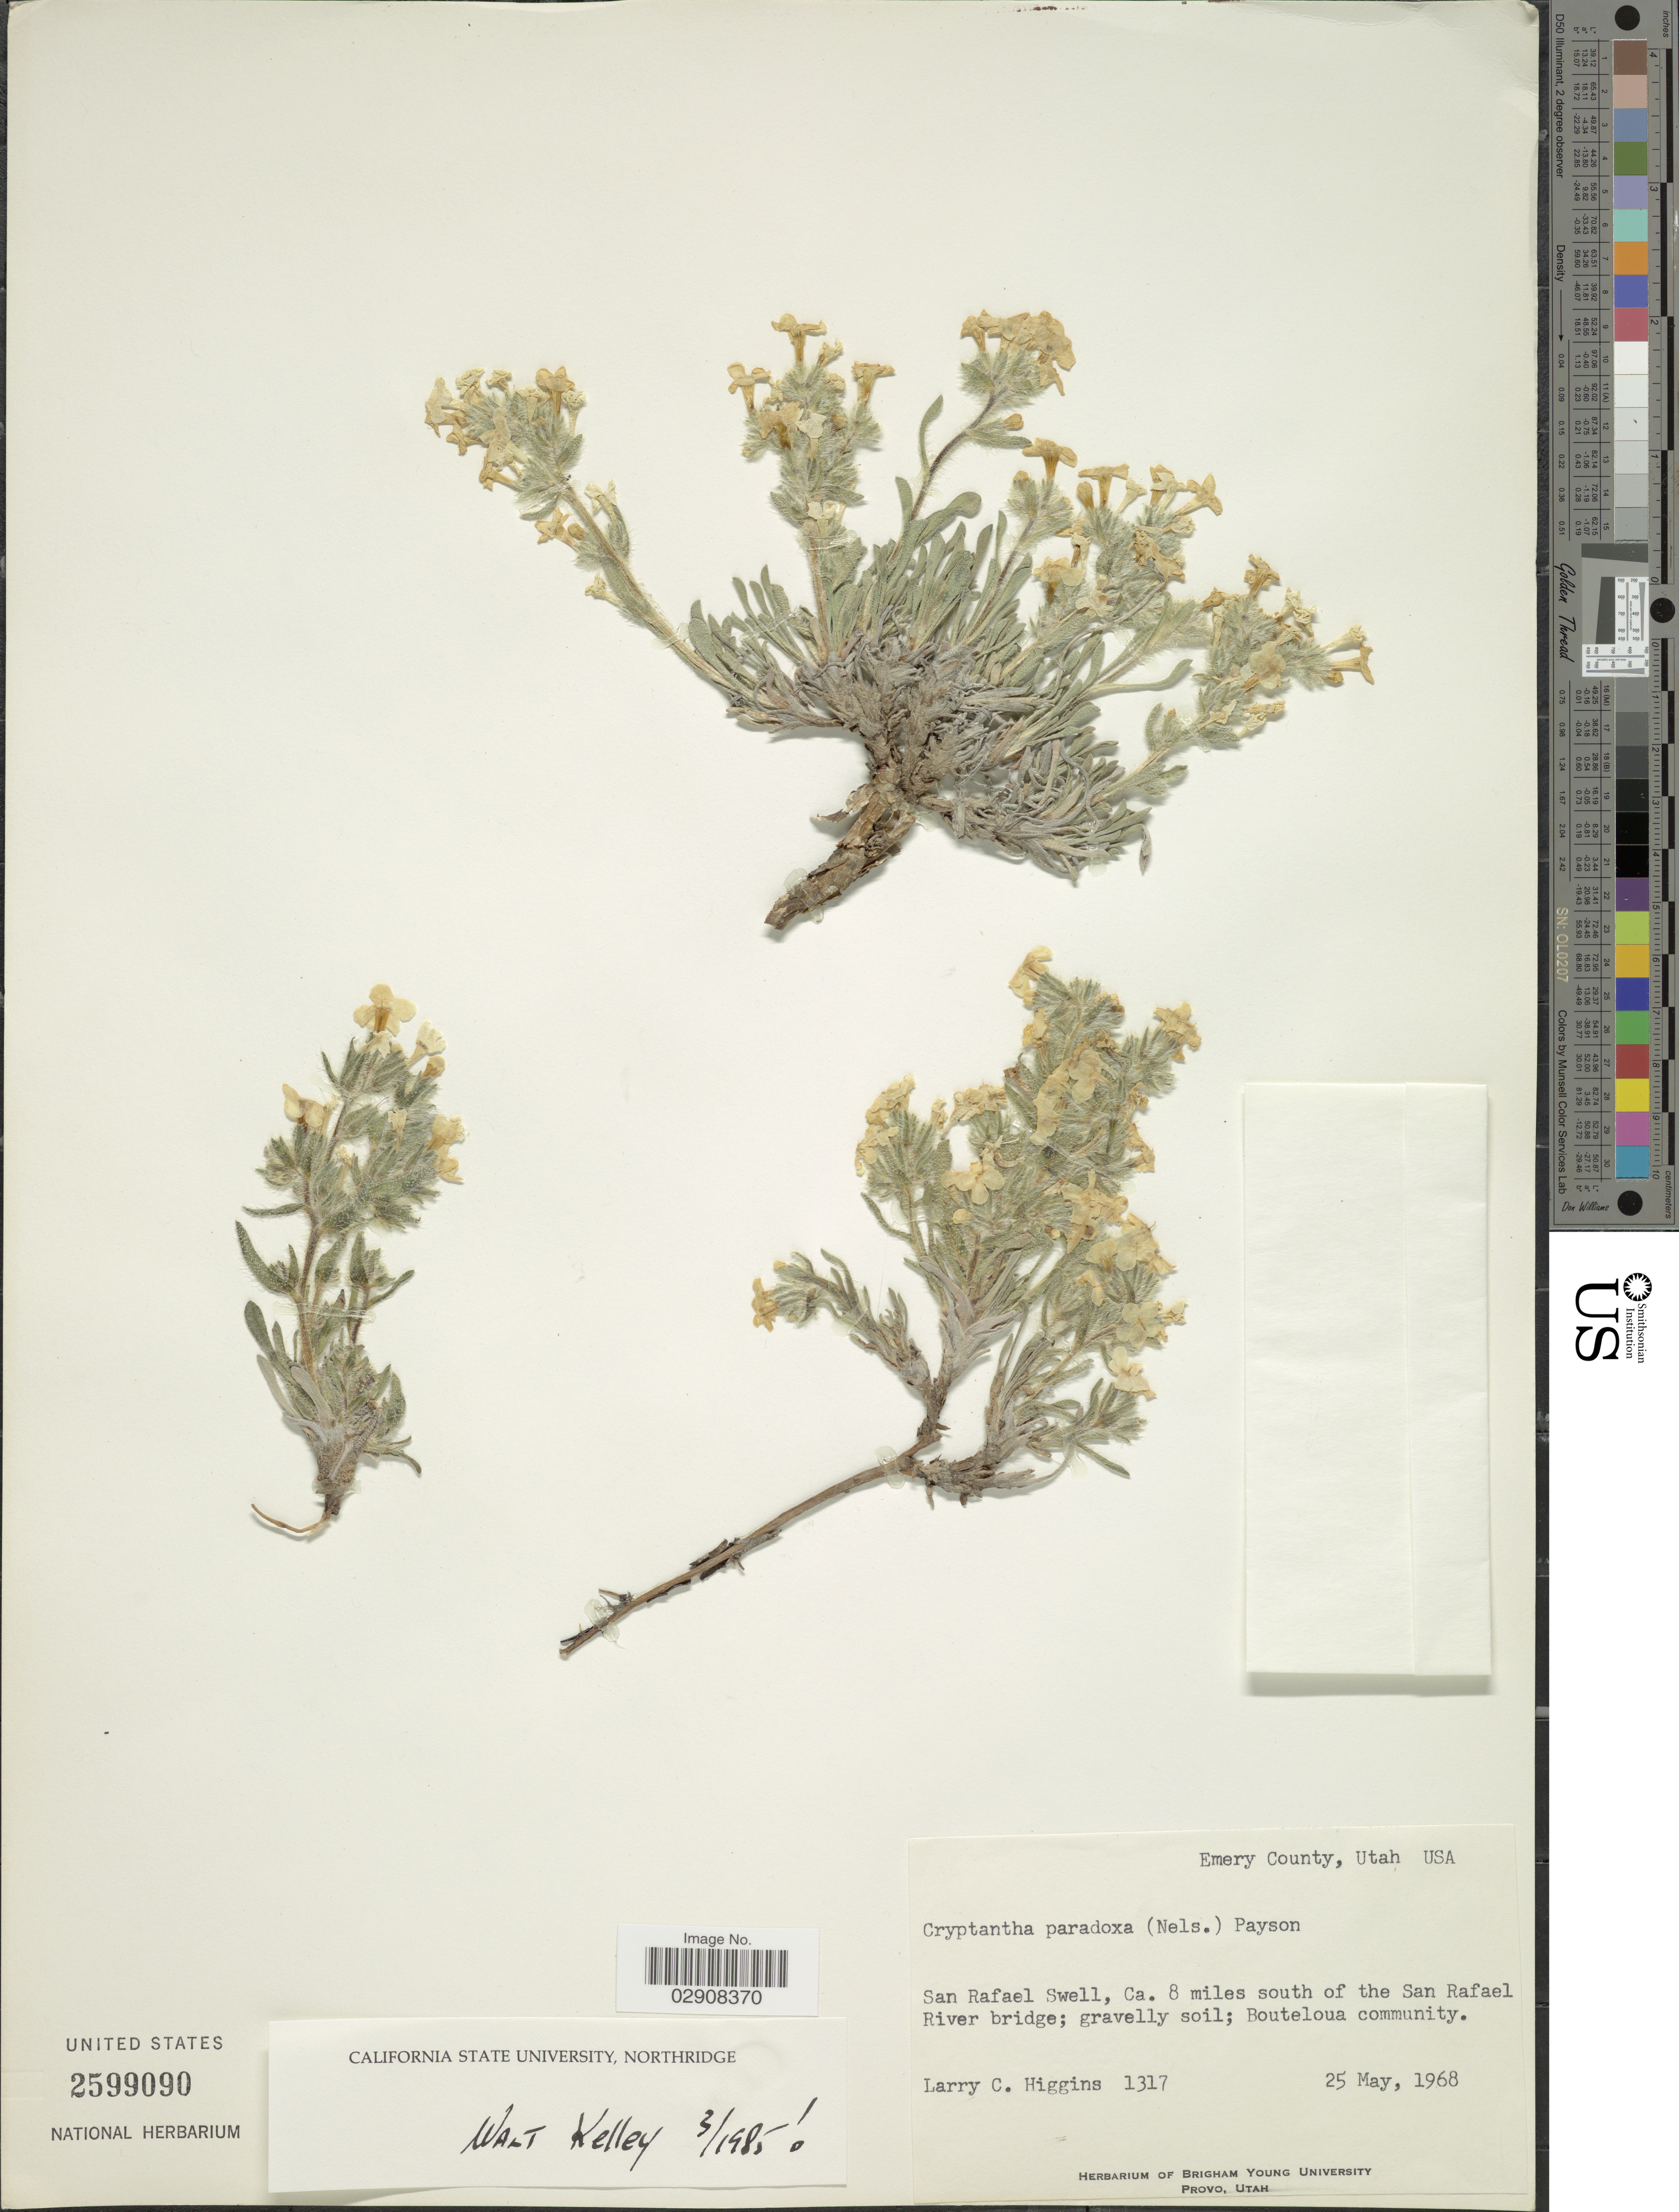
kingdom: Plantae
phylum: Tracheophyta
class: Magnoliopsida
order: Boraginales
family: Boraginaceae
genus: Cryptantha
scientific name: Cryptantha paradoxa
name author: (A. Nelson) Payson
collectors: L. Higgins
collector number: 1317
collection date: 1968-05-25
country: United States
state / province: Utah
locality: Emery County. San Rafael Swell, Ca. 8 miles south of the San Rafael River bridge.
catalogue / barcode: US 2599090